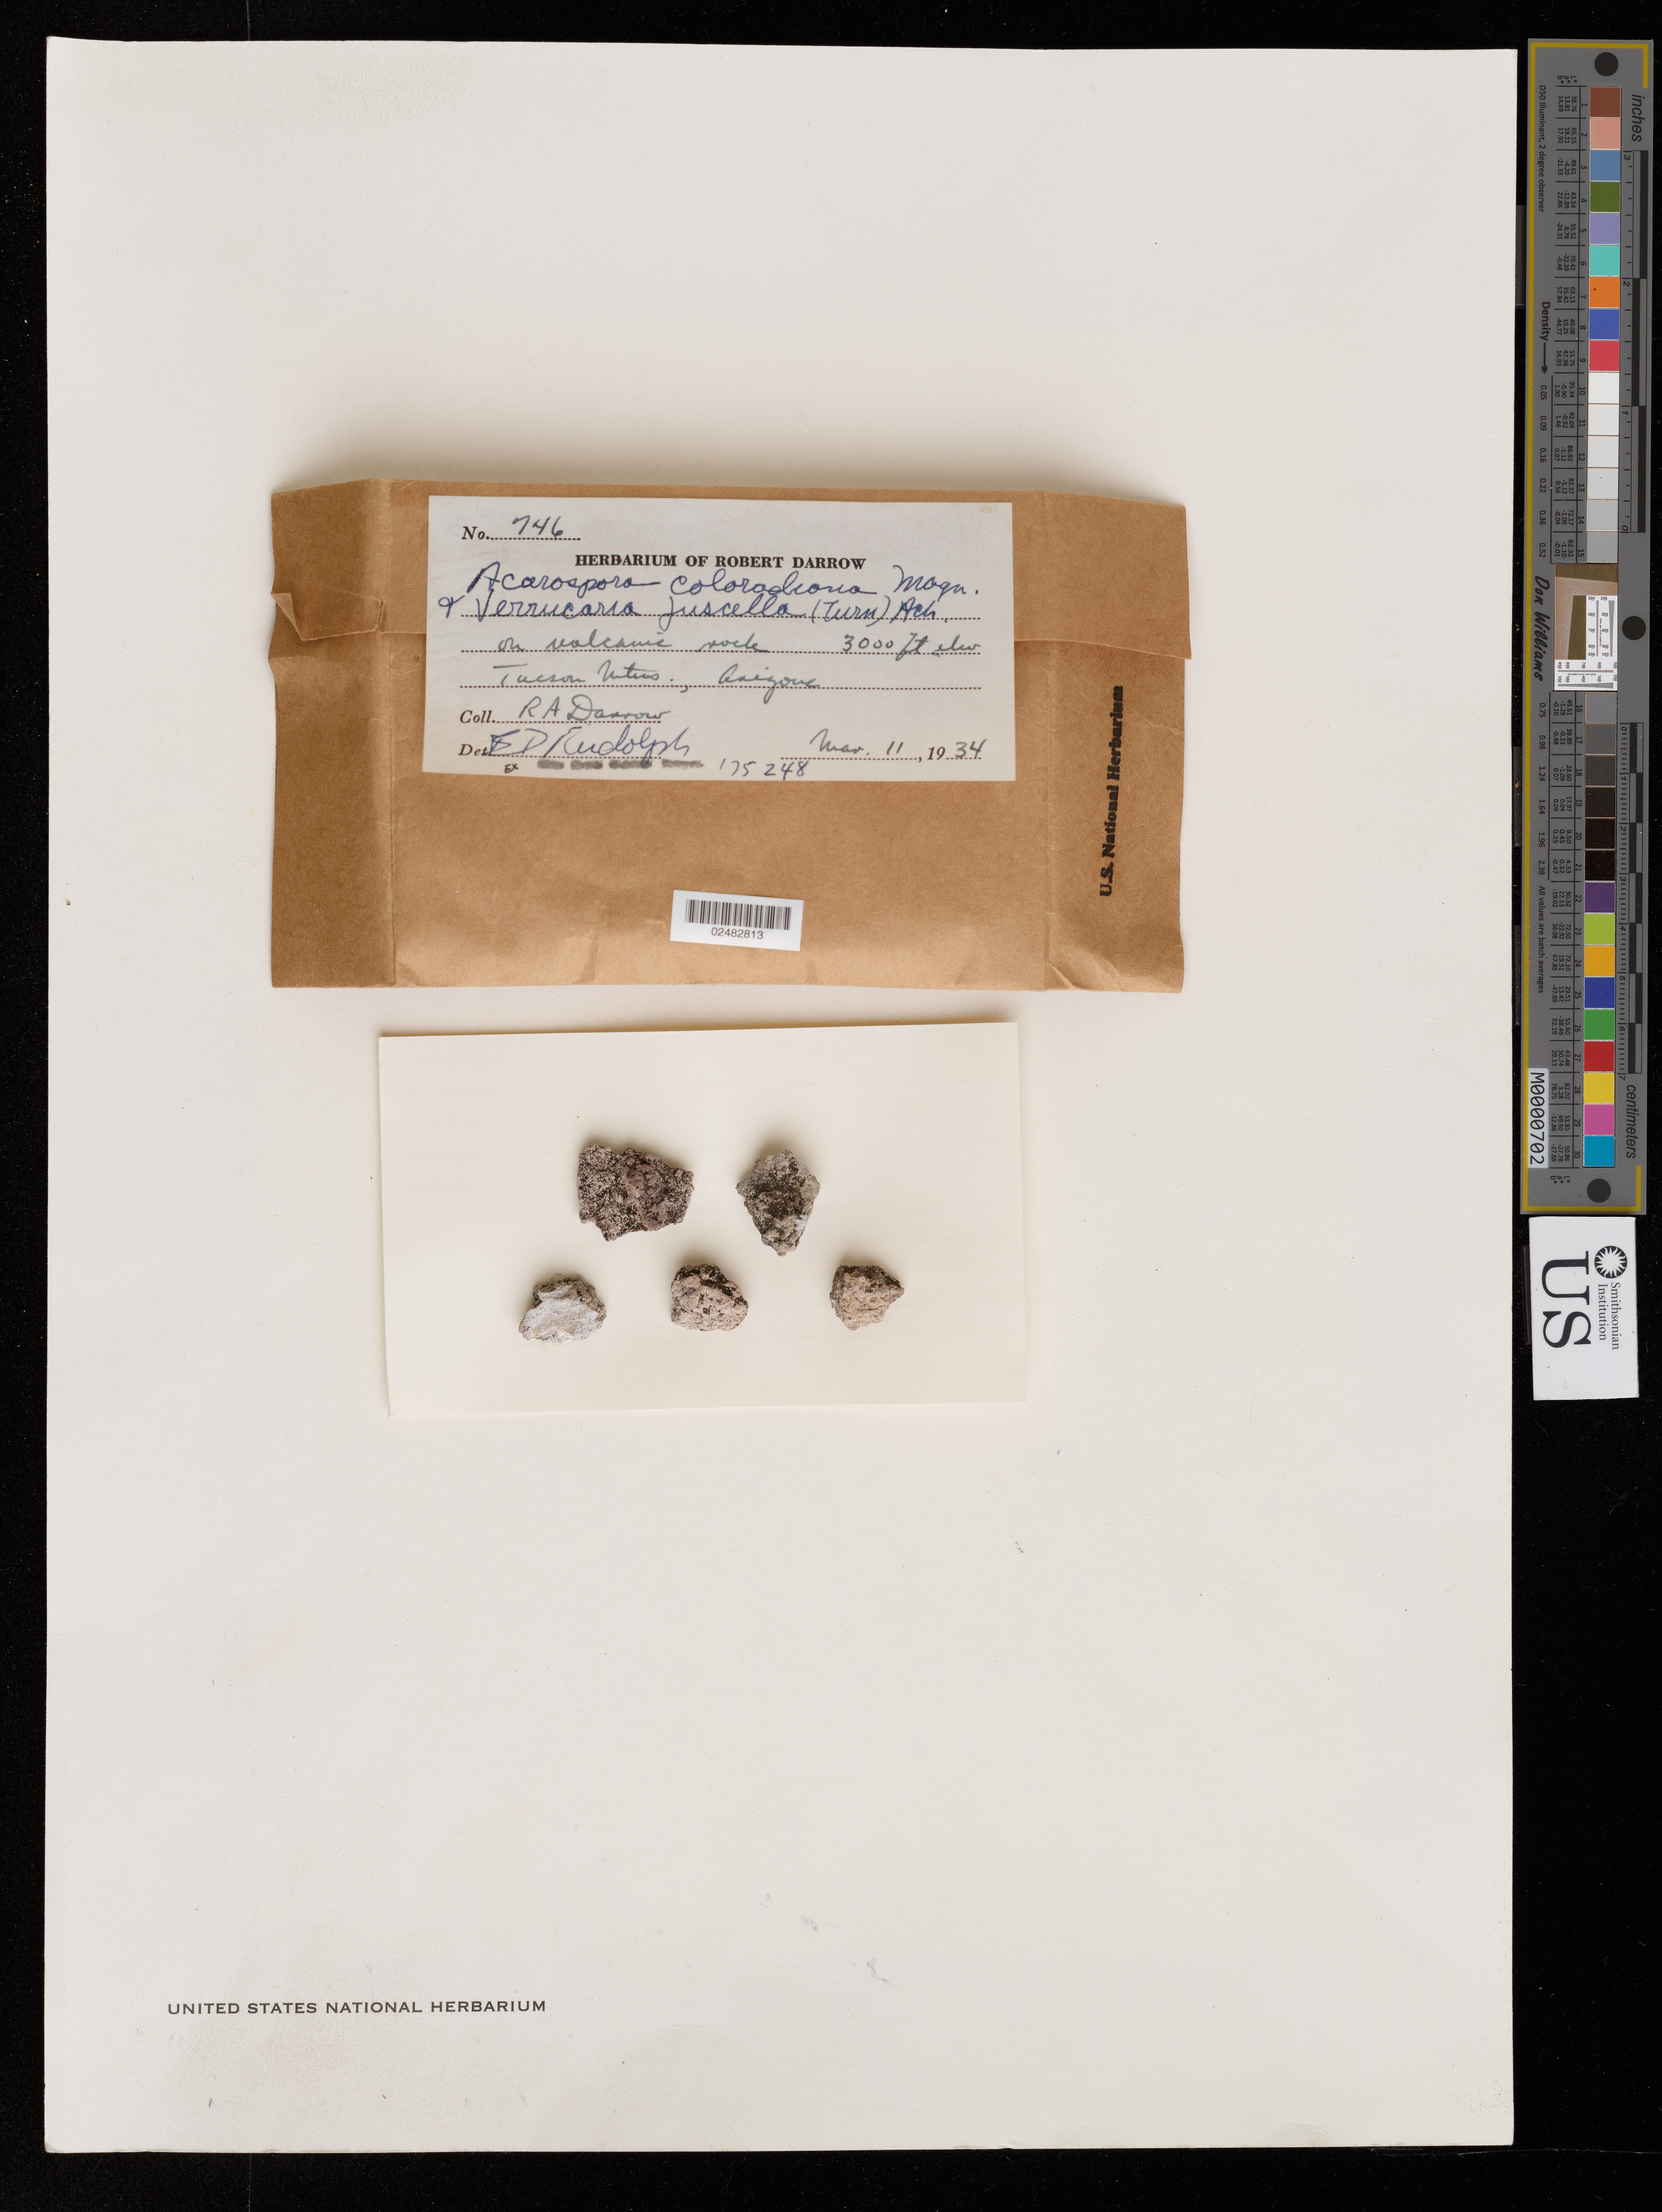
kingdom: Fungi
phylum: Ascomycota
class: Lecanoromycetes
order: Acarosporales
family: Acarosporaceae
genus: Acarospora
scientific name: Acarospora sp.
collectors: R. Darrow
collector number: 746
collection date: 1934-03-11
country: United States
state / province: Arizona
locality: Tucson Mts.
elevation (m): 914